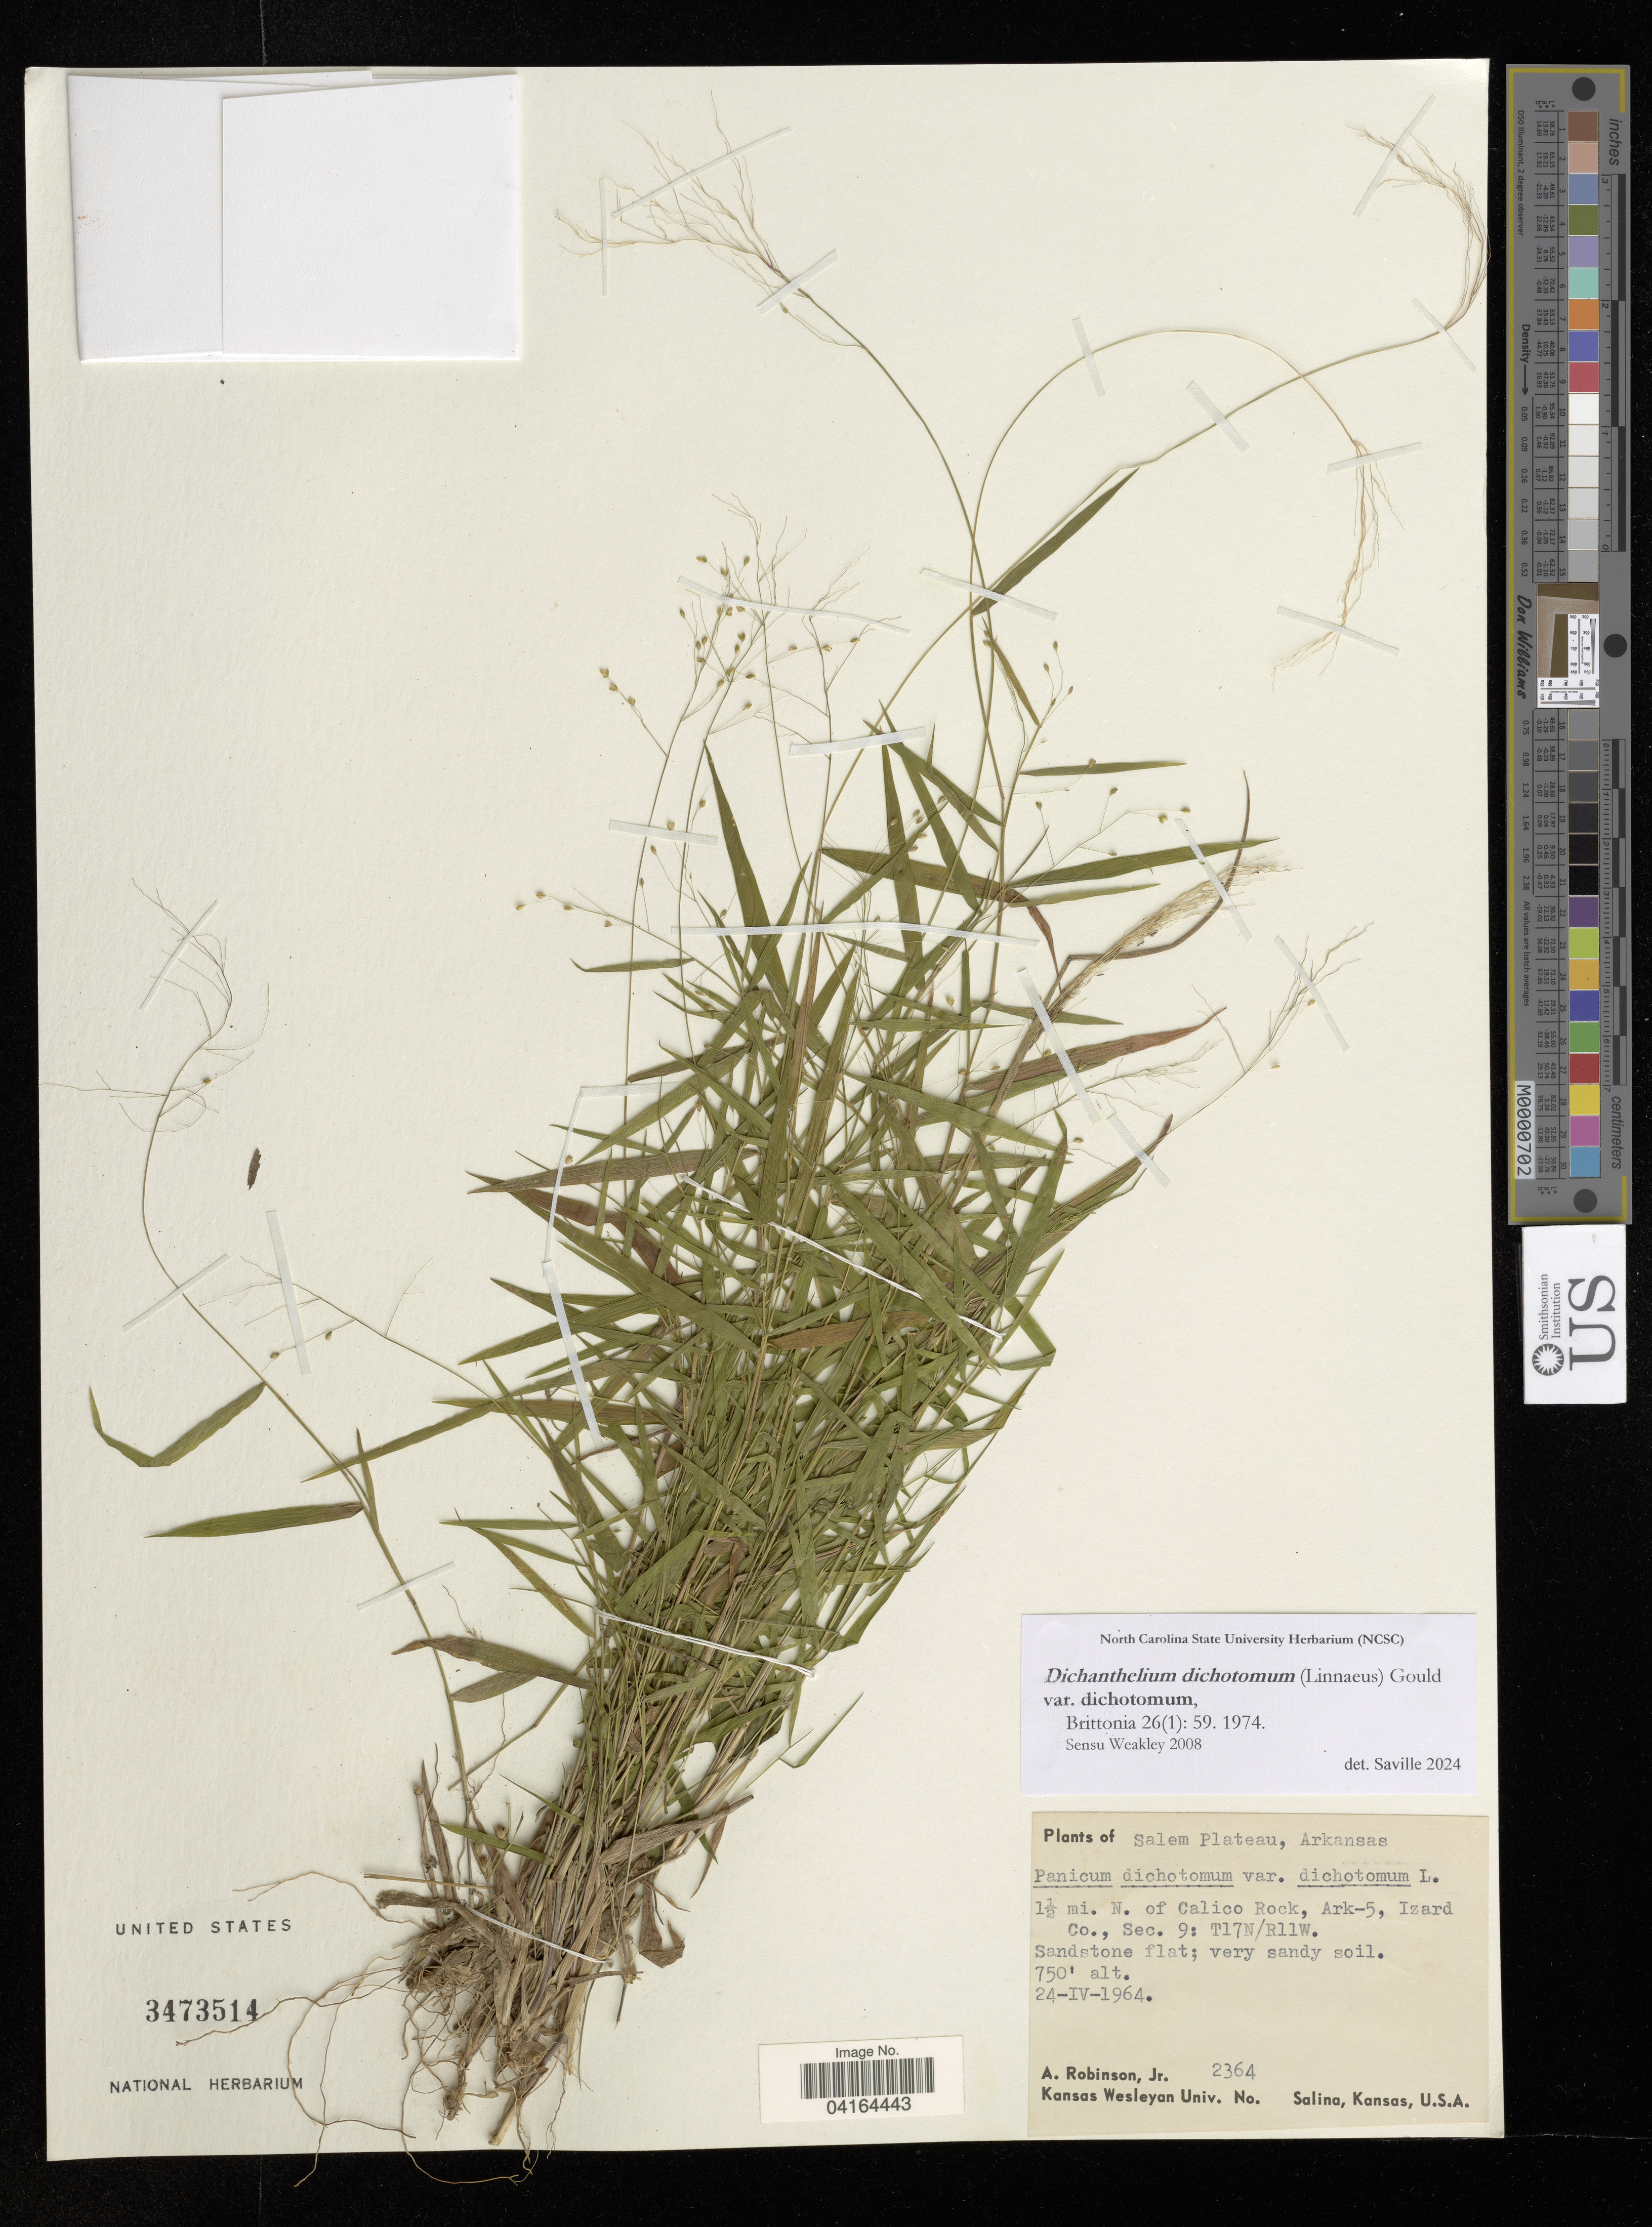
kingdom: Plantae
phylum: Tracheophyta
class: Liliopsida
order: Poales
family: Poaceae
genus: Dichanthelium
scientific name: Dichanthelium dichotomum var. dichotomum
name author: (L.) Gould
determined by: Saville, A. C., (NCSC), North Carolina State University (UNITED STATES)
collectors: J. C. Robinson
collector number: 2364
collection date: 1964-04-24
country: United States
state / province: Arkansas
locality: Salem Plateau, Arkansas. 1 1/2 mi. N. of Calico Rock, Ark-5, Izard Co., Sec. 9: T17N/R11W.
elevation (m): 229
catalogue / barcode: US 3473514